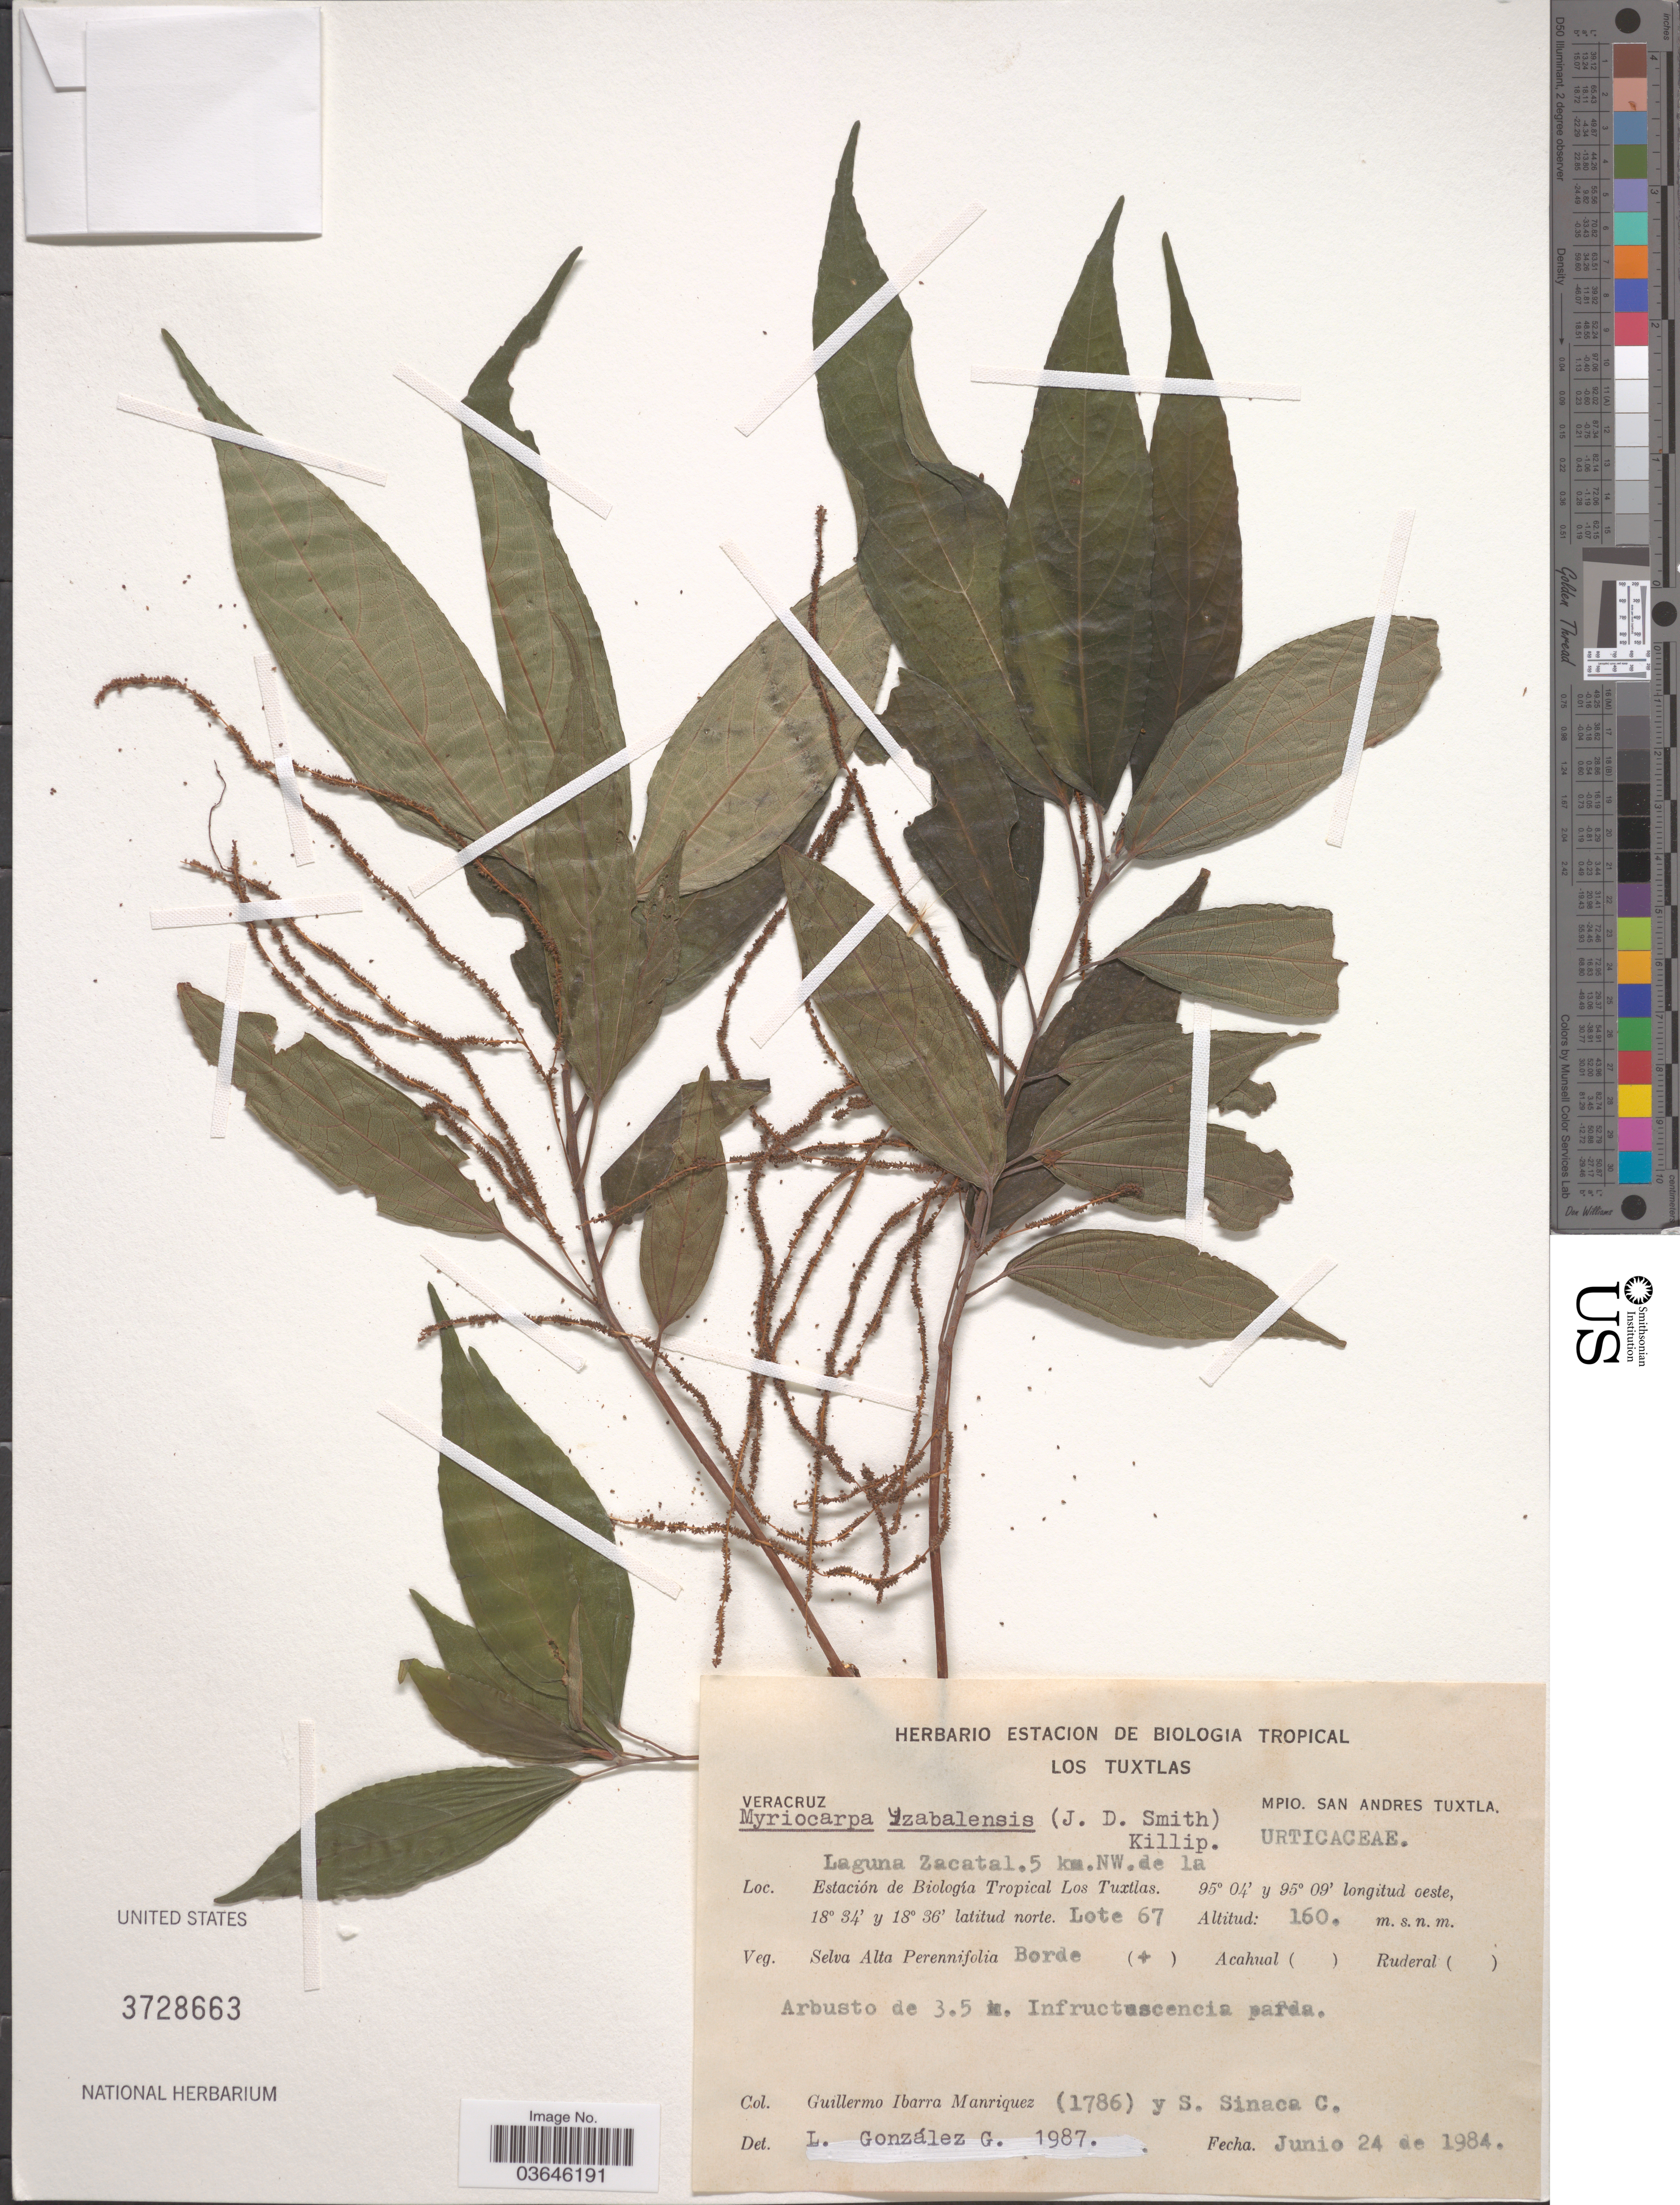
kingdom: Plantae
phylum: Tracheophyta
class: Magnoliopsida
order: Rosales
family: Urticaceae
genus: Myriocarpa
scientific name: Myriocarpa yzabalensis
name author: (Donn. Sm.) Killip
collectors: G. Ibarra M. & S. Sinaca-Colin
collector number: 1786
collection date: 1984-06-24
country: Mexico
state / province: Veracruz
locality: Veracruz. mpio. San Andres Tuxtla. Laguna Zacatal .5 km. NW. de la Estación de Biología Tropical Los Tuxtlas.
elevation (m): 160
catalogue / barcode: US 3728663